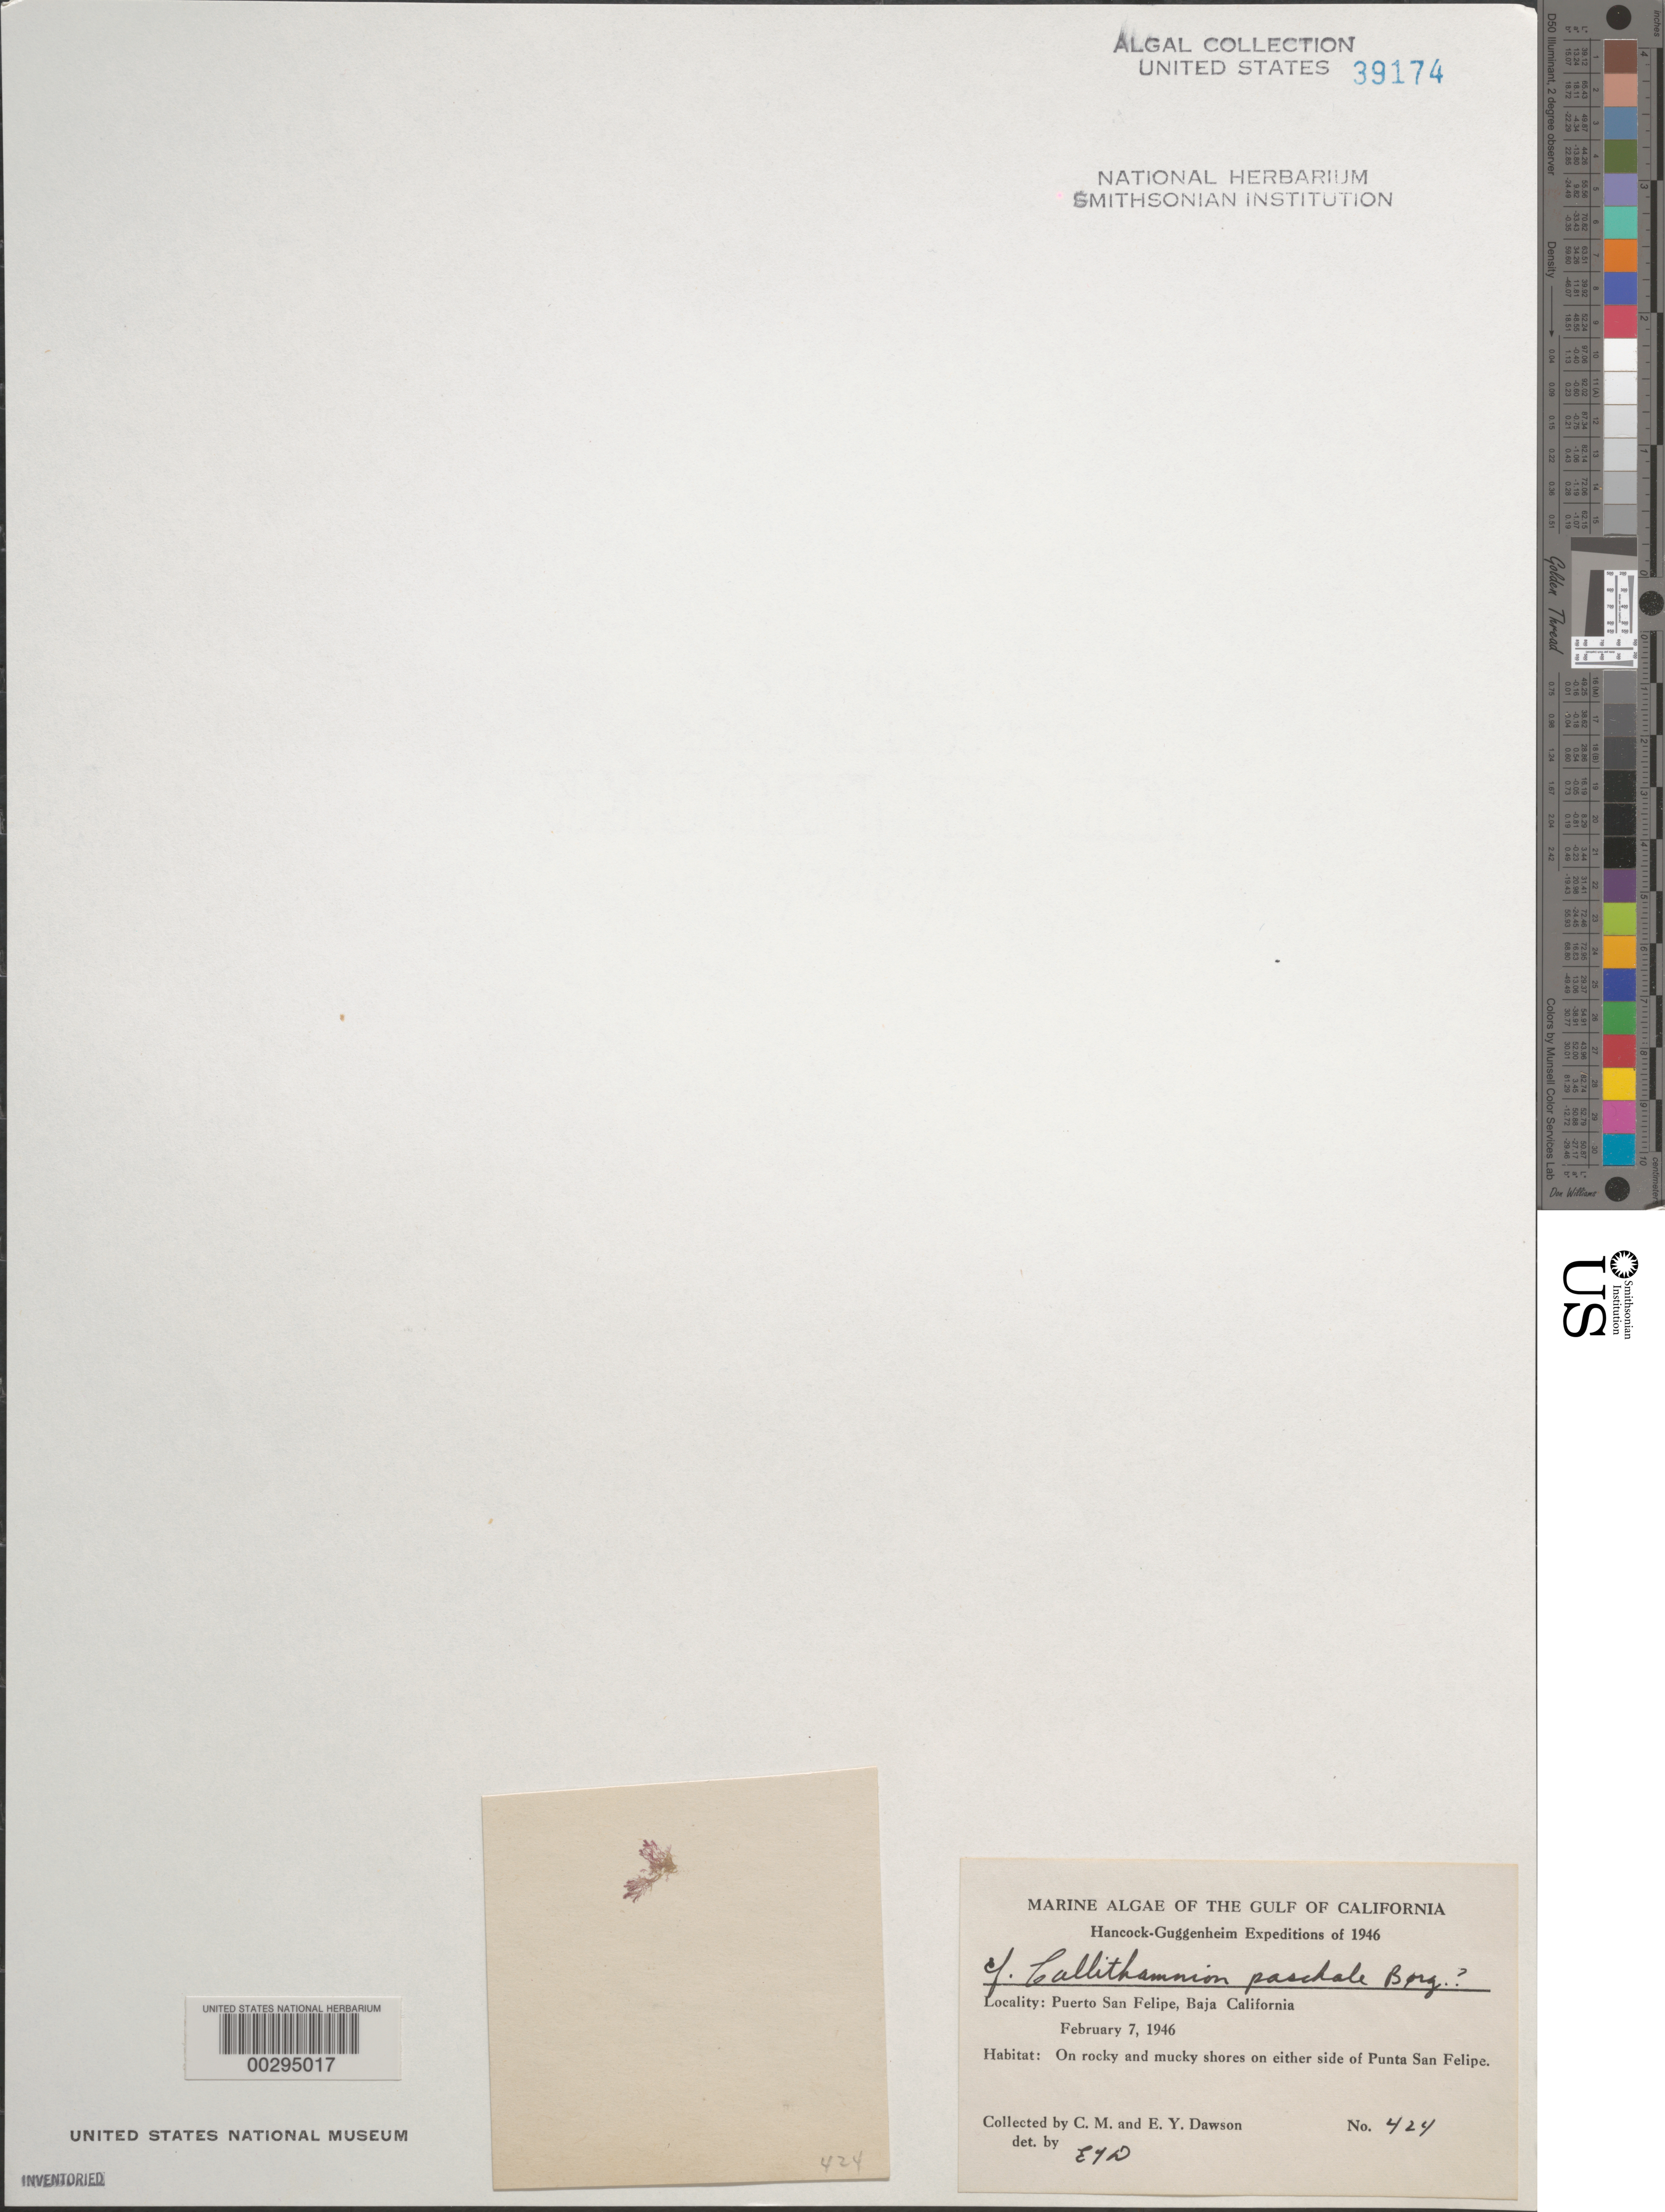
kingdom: Plantae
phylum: Rhodophyta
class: Florideophyceae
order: Ceramiales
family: Callithamniaceae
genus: Callithamnion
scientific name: Callithamnion paschale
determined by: Dawson, E. Y.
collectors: C. M. Dawson & E. Y. Dawson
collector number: EYD 424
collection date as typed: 07 Feb 1946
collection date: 1946-02-07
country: Mexico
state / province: Baja California Norte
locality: Puerto San Felipe, Punta San Felipe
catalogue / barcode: US 39174